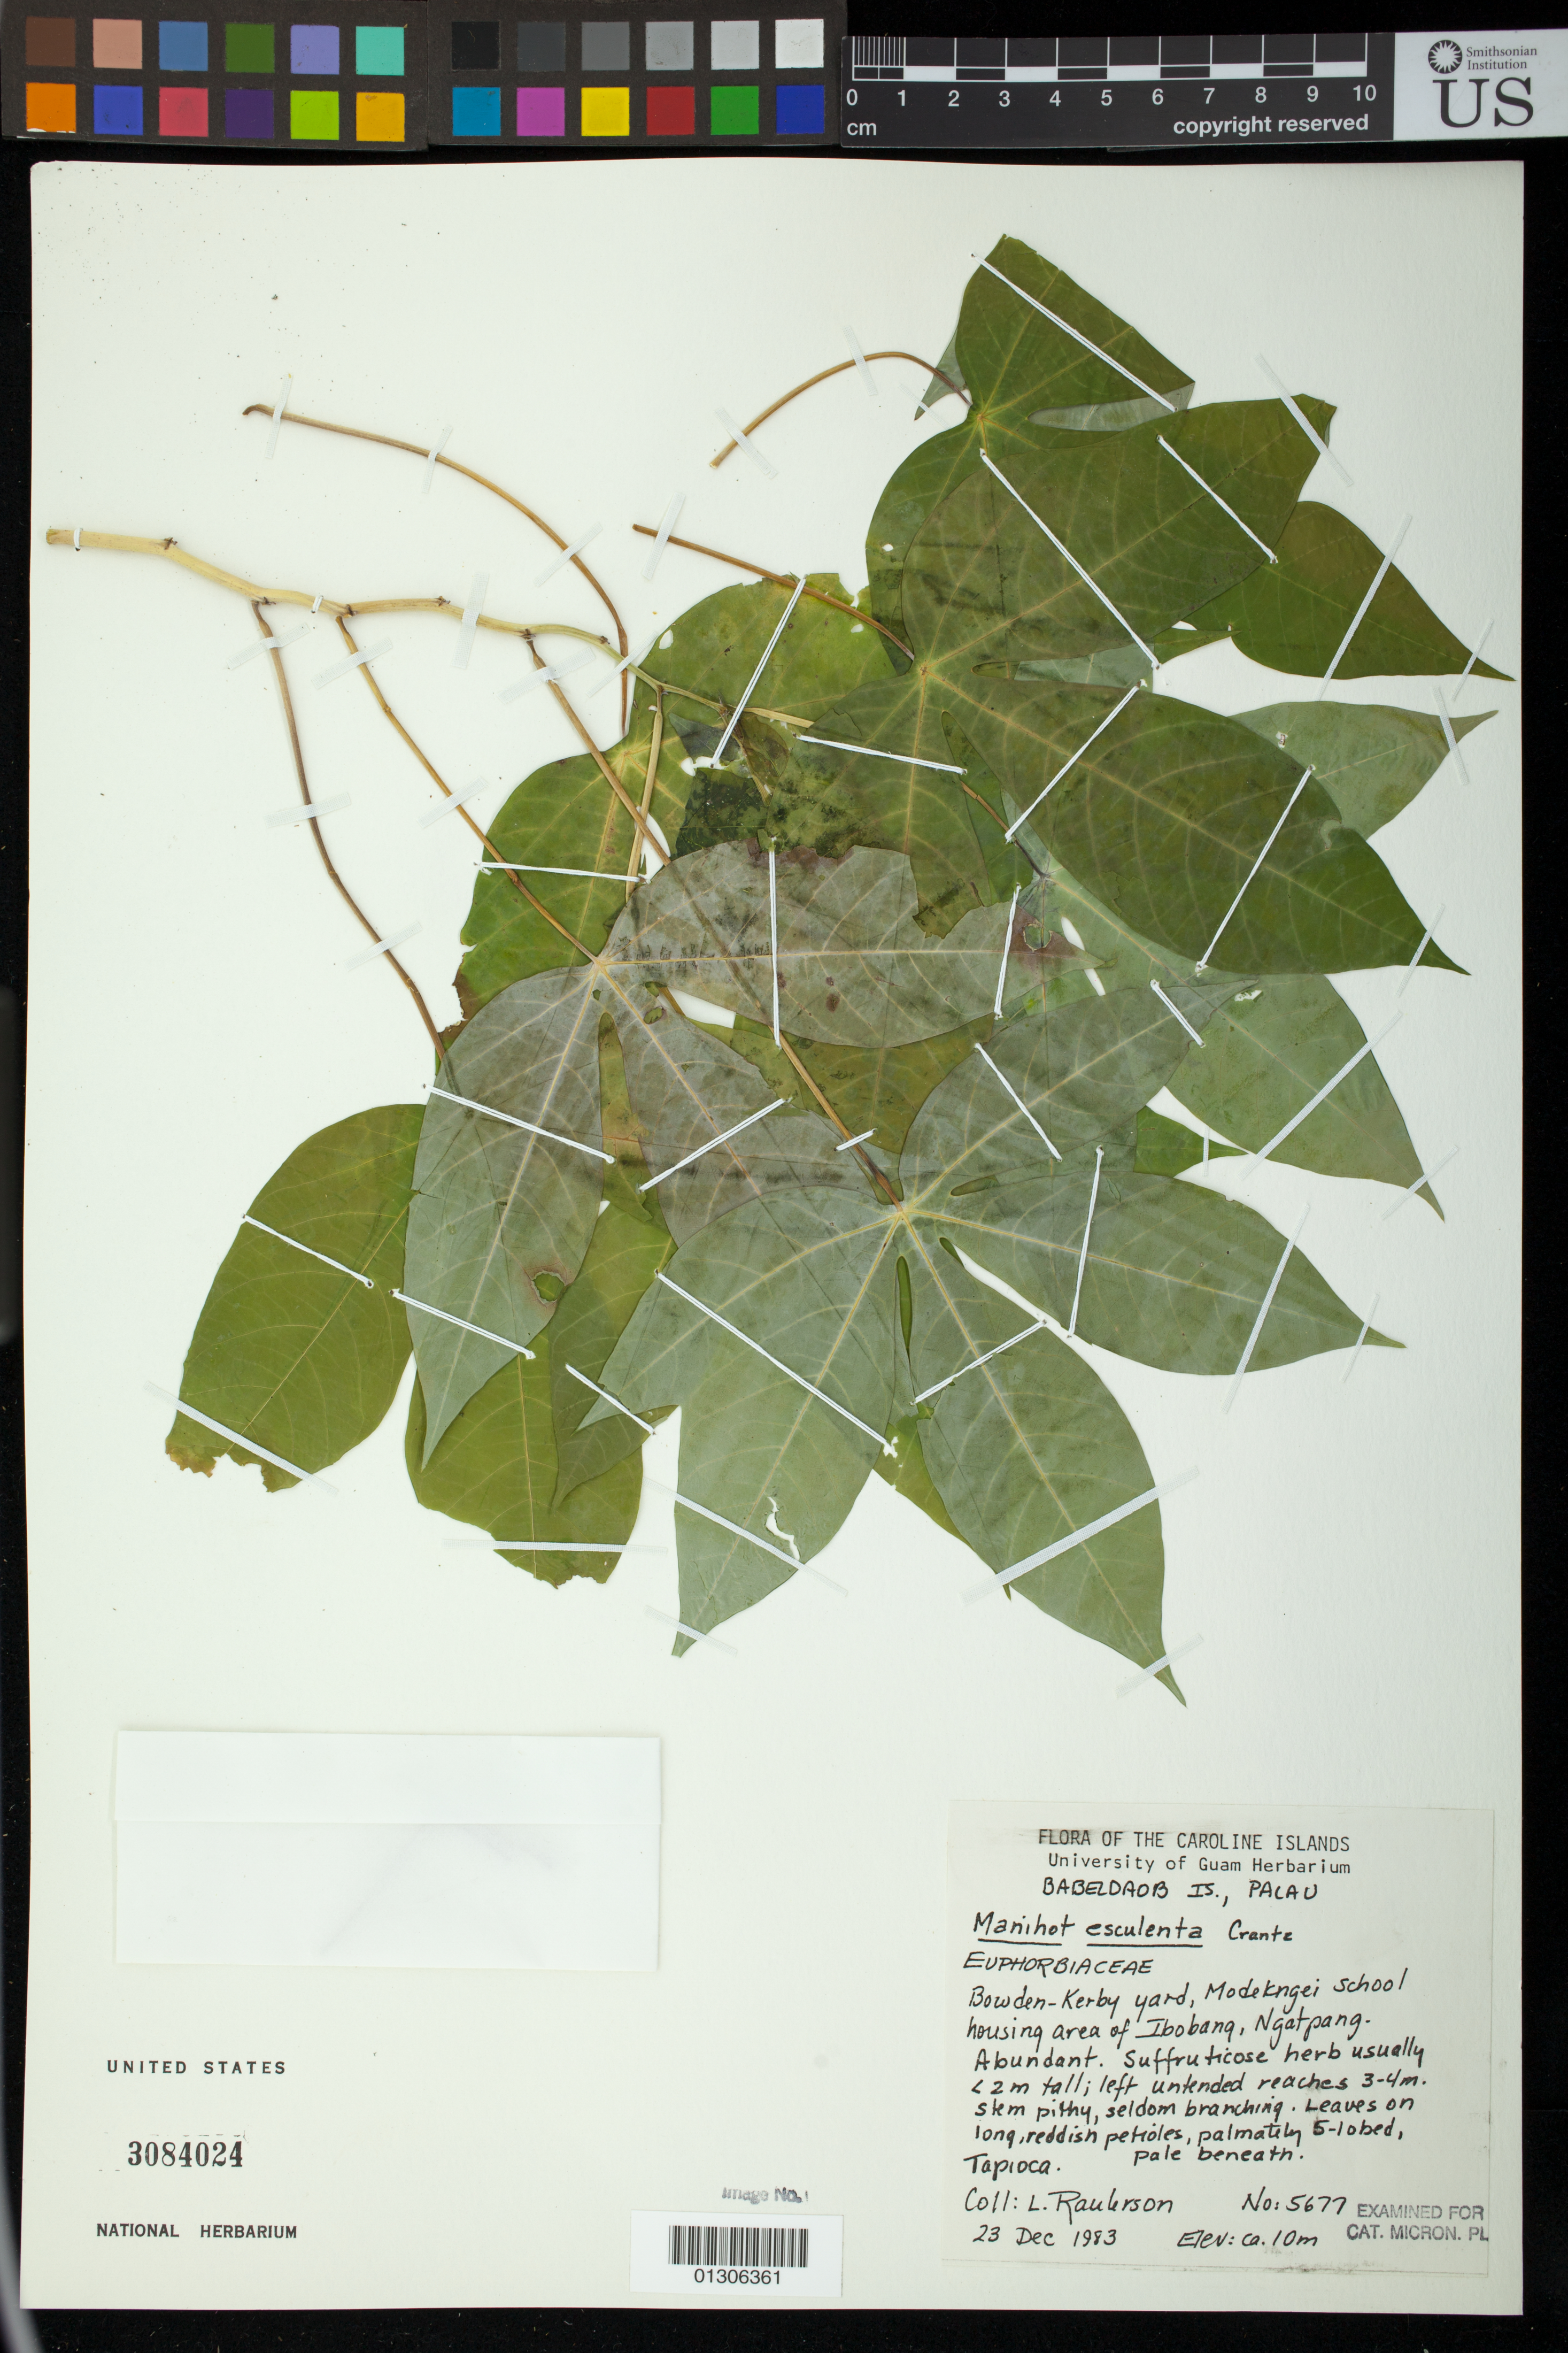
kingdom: Plantae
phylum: Tracheophyta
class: Magnoliopsida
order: Malpighiales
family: Euphorbiaceae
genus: Manihot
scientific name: Manihot esculenta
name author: Crantz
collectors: L. Raulerson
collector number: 5677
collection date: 1983-12-23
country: Palau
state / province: Babelthuap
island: Babeldaob [Babelthuap]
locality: Babeldaob Is., Bowden-Kerby yard, Modekngei School housing area of Ibobang, Ngatpang.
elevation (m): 10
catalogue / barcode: US 3084024